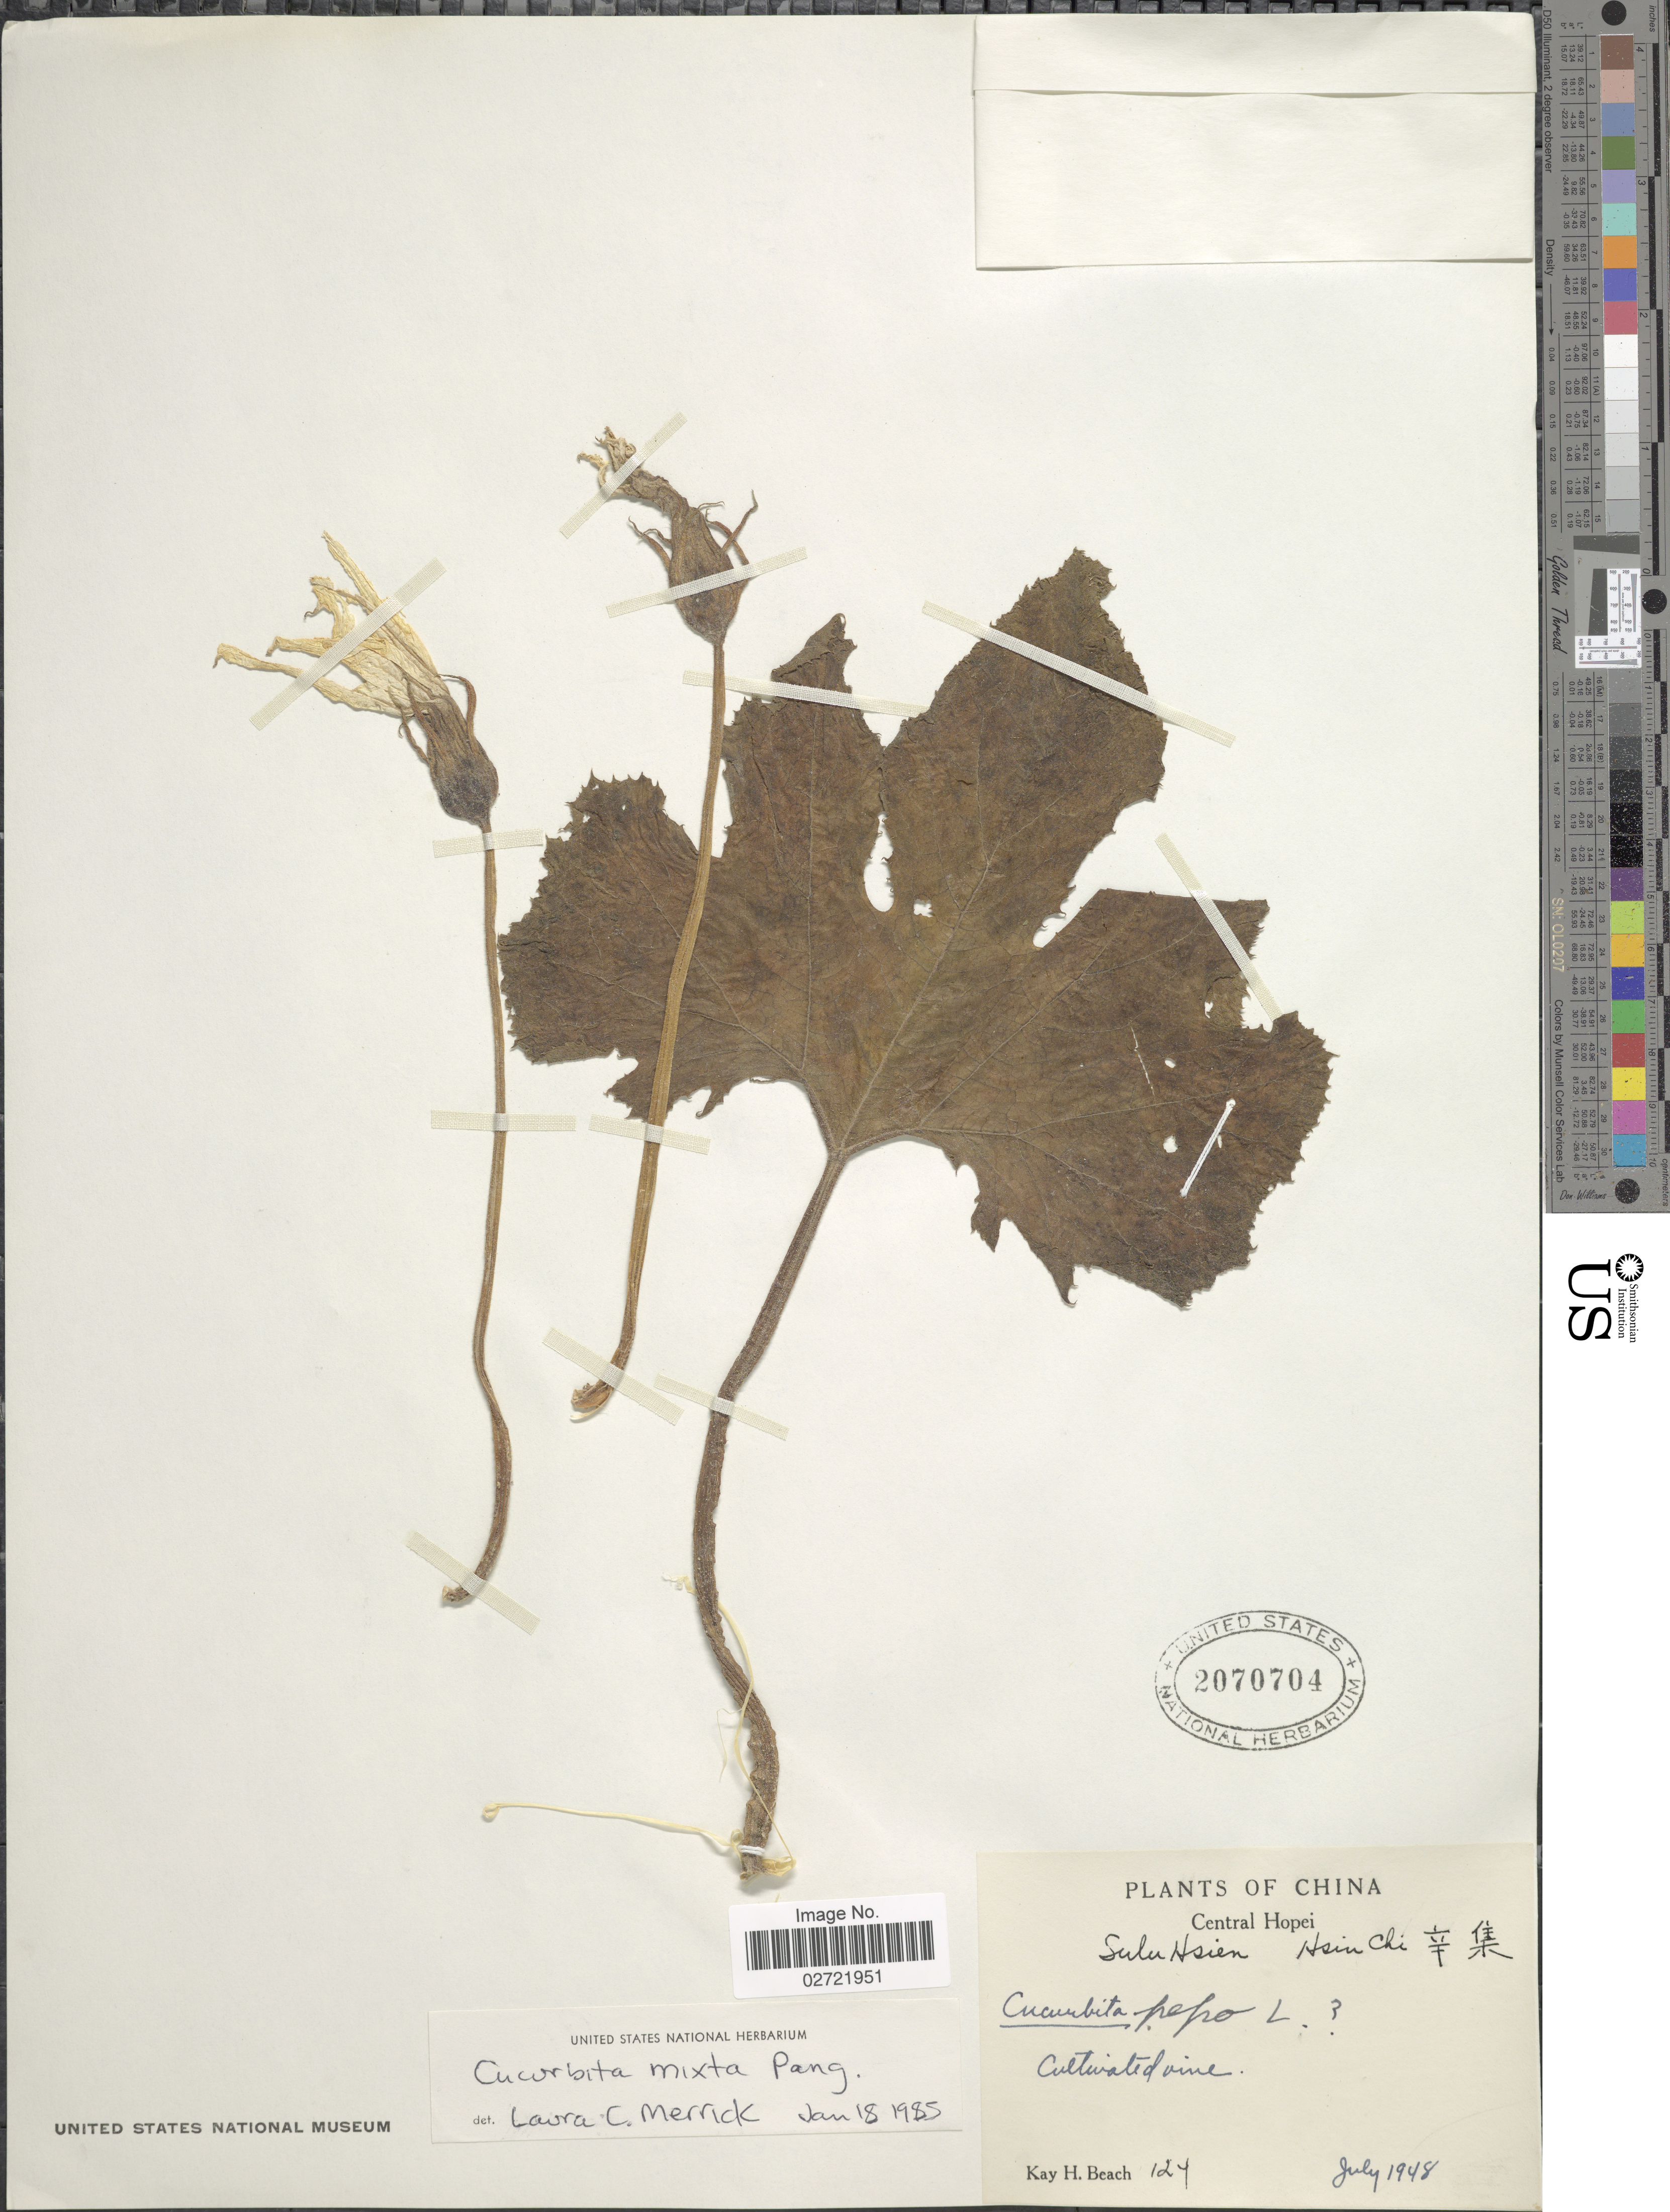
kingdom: Plantae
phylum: Tracheophyta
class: Magnoliopsida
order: Cucurbitales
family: Cucurbitaceae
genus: Cucurbita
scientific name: Cucurbita mixta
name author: Pangalo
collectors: K. H. Beach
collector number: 127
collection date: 1948-07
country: China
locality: Central Hopei, Sulu Hsien, Hsin Chi, Cultivated of vine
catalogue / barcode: US 2070704